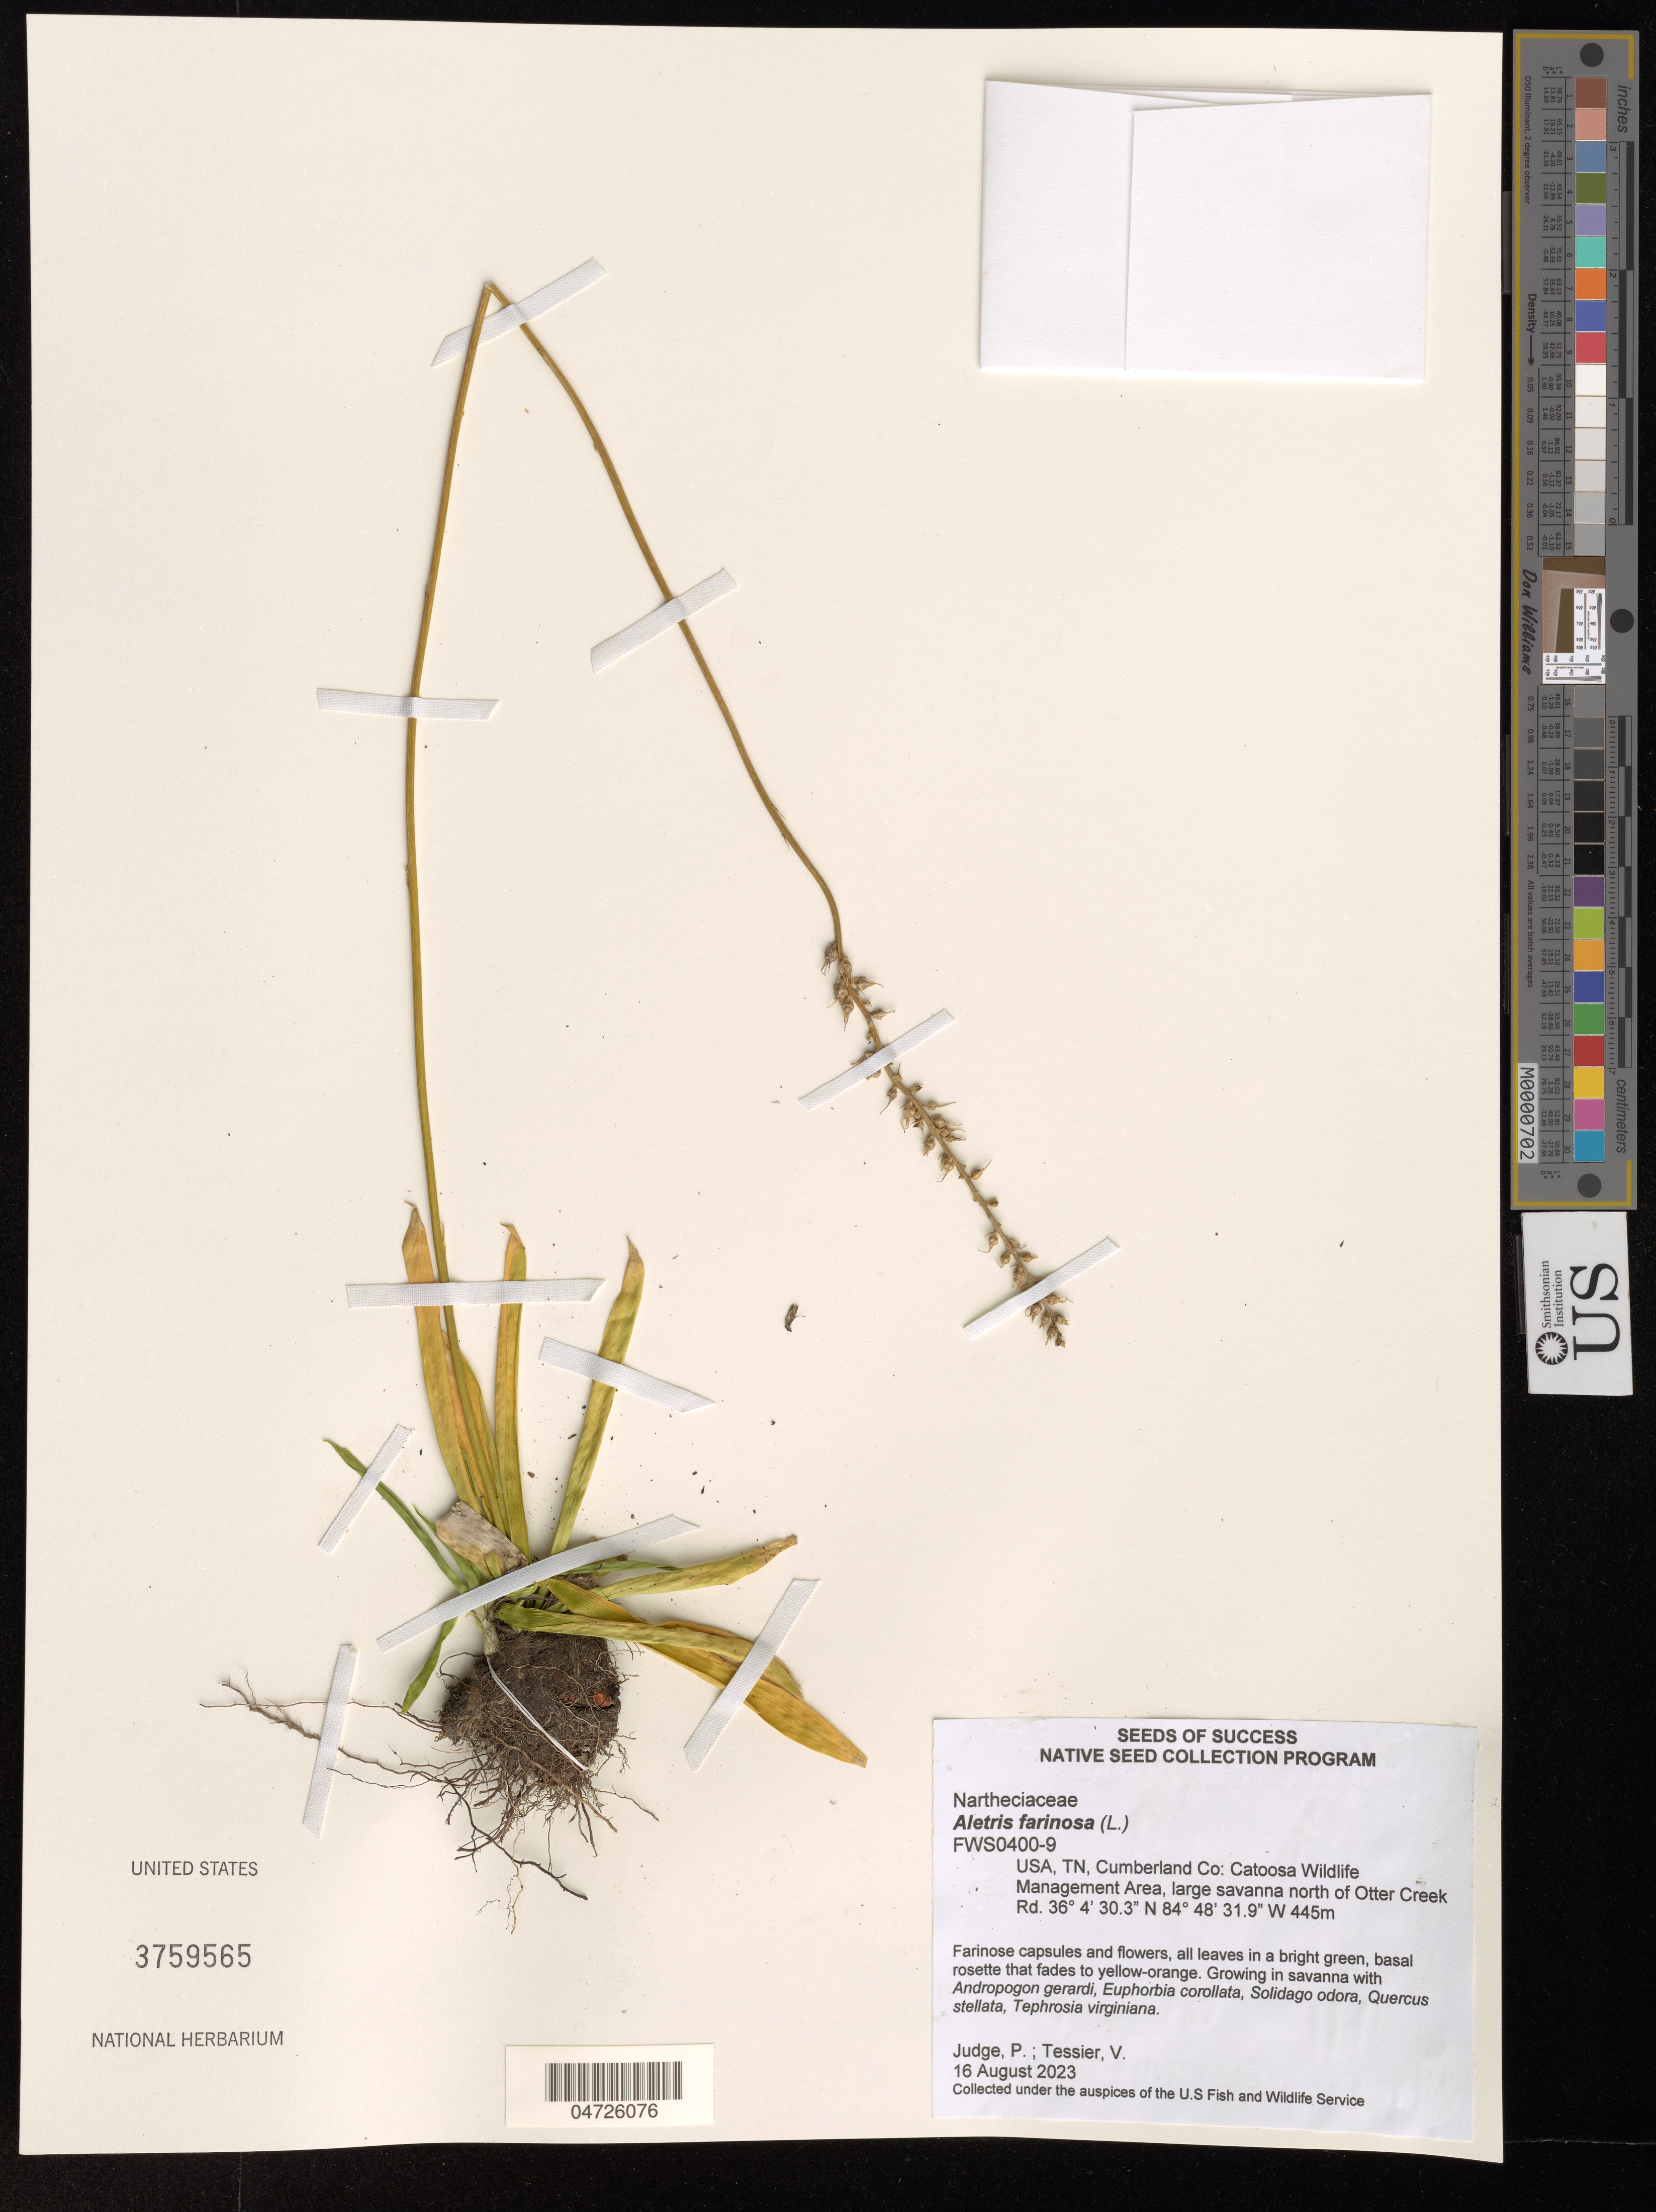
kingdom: Plantae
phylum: Tracheophyta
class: Liliopsida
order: Dioscoreales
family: Nartheciaceae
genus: Aletris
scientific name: Aletris farinosa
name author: L.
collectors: P. Judge & V. Tessier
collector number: FWS0400-9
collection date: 2023-08-16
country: United States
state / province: Tennessee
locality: Cumberland Co: Catoosa Wildlife Management Area, large savanna north of Otter Creek Rd.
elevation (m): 445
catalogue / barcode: US 3759565